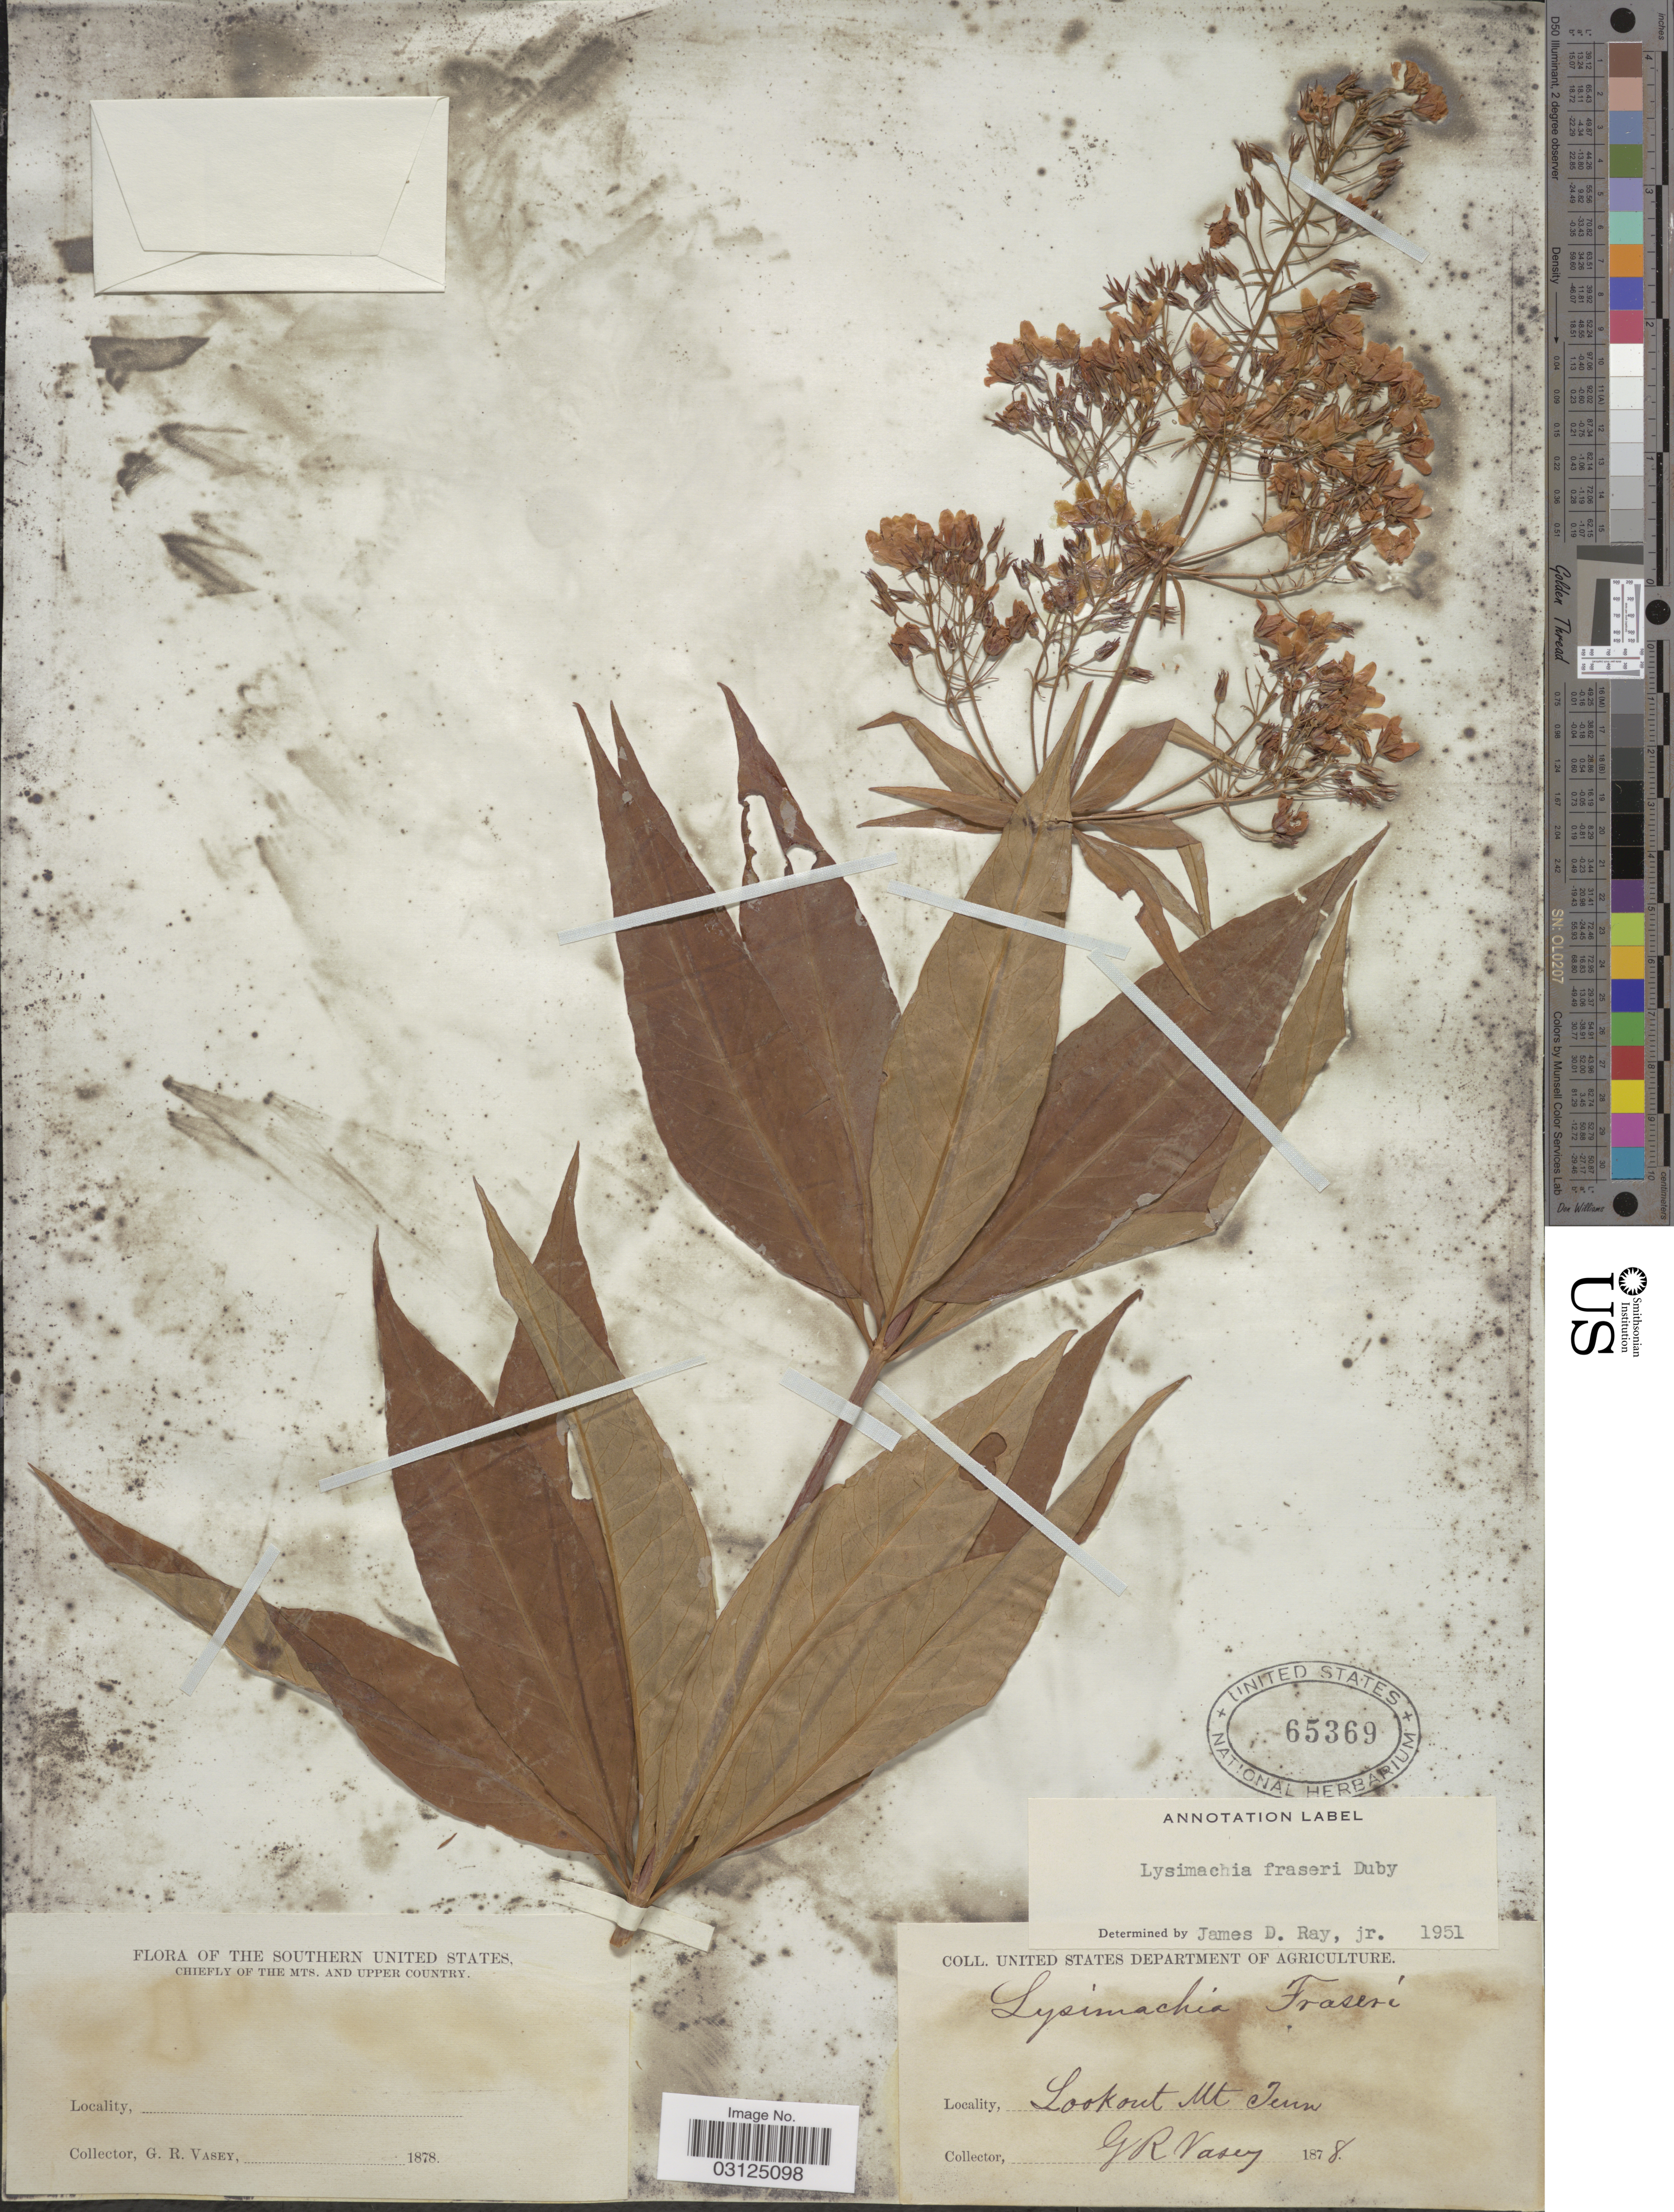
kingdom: Plantae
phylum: Tracheophyta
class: Magnoliopsida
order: Ericales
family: Primulaceae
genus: Lysimachia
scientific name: Lysimachia fraseri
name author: Duby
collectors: G. R. Vasey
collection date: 1878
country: United States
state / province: Tennessee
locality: The Southern United States, Chiefly of the Mts, and Upper County. Lookout Mt.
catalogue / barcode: US 65369